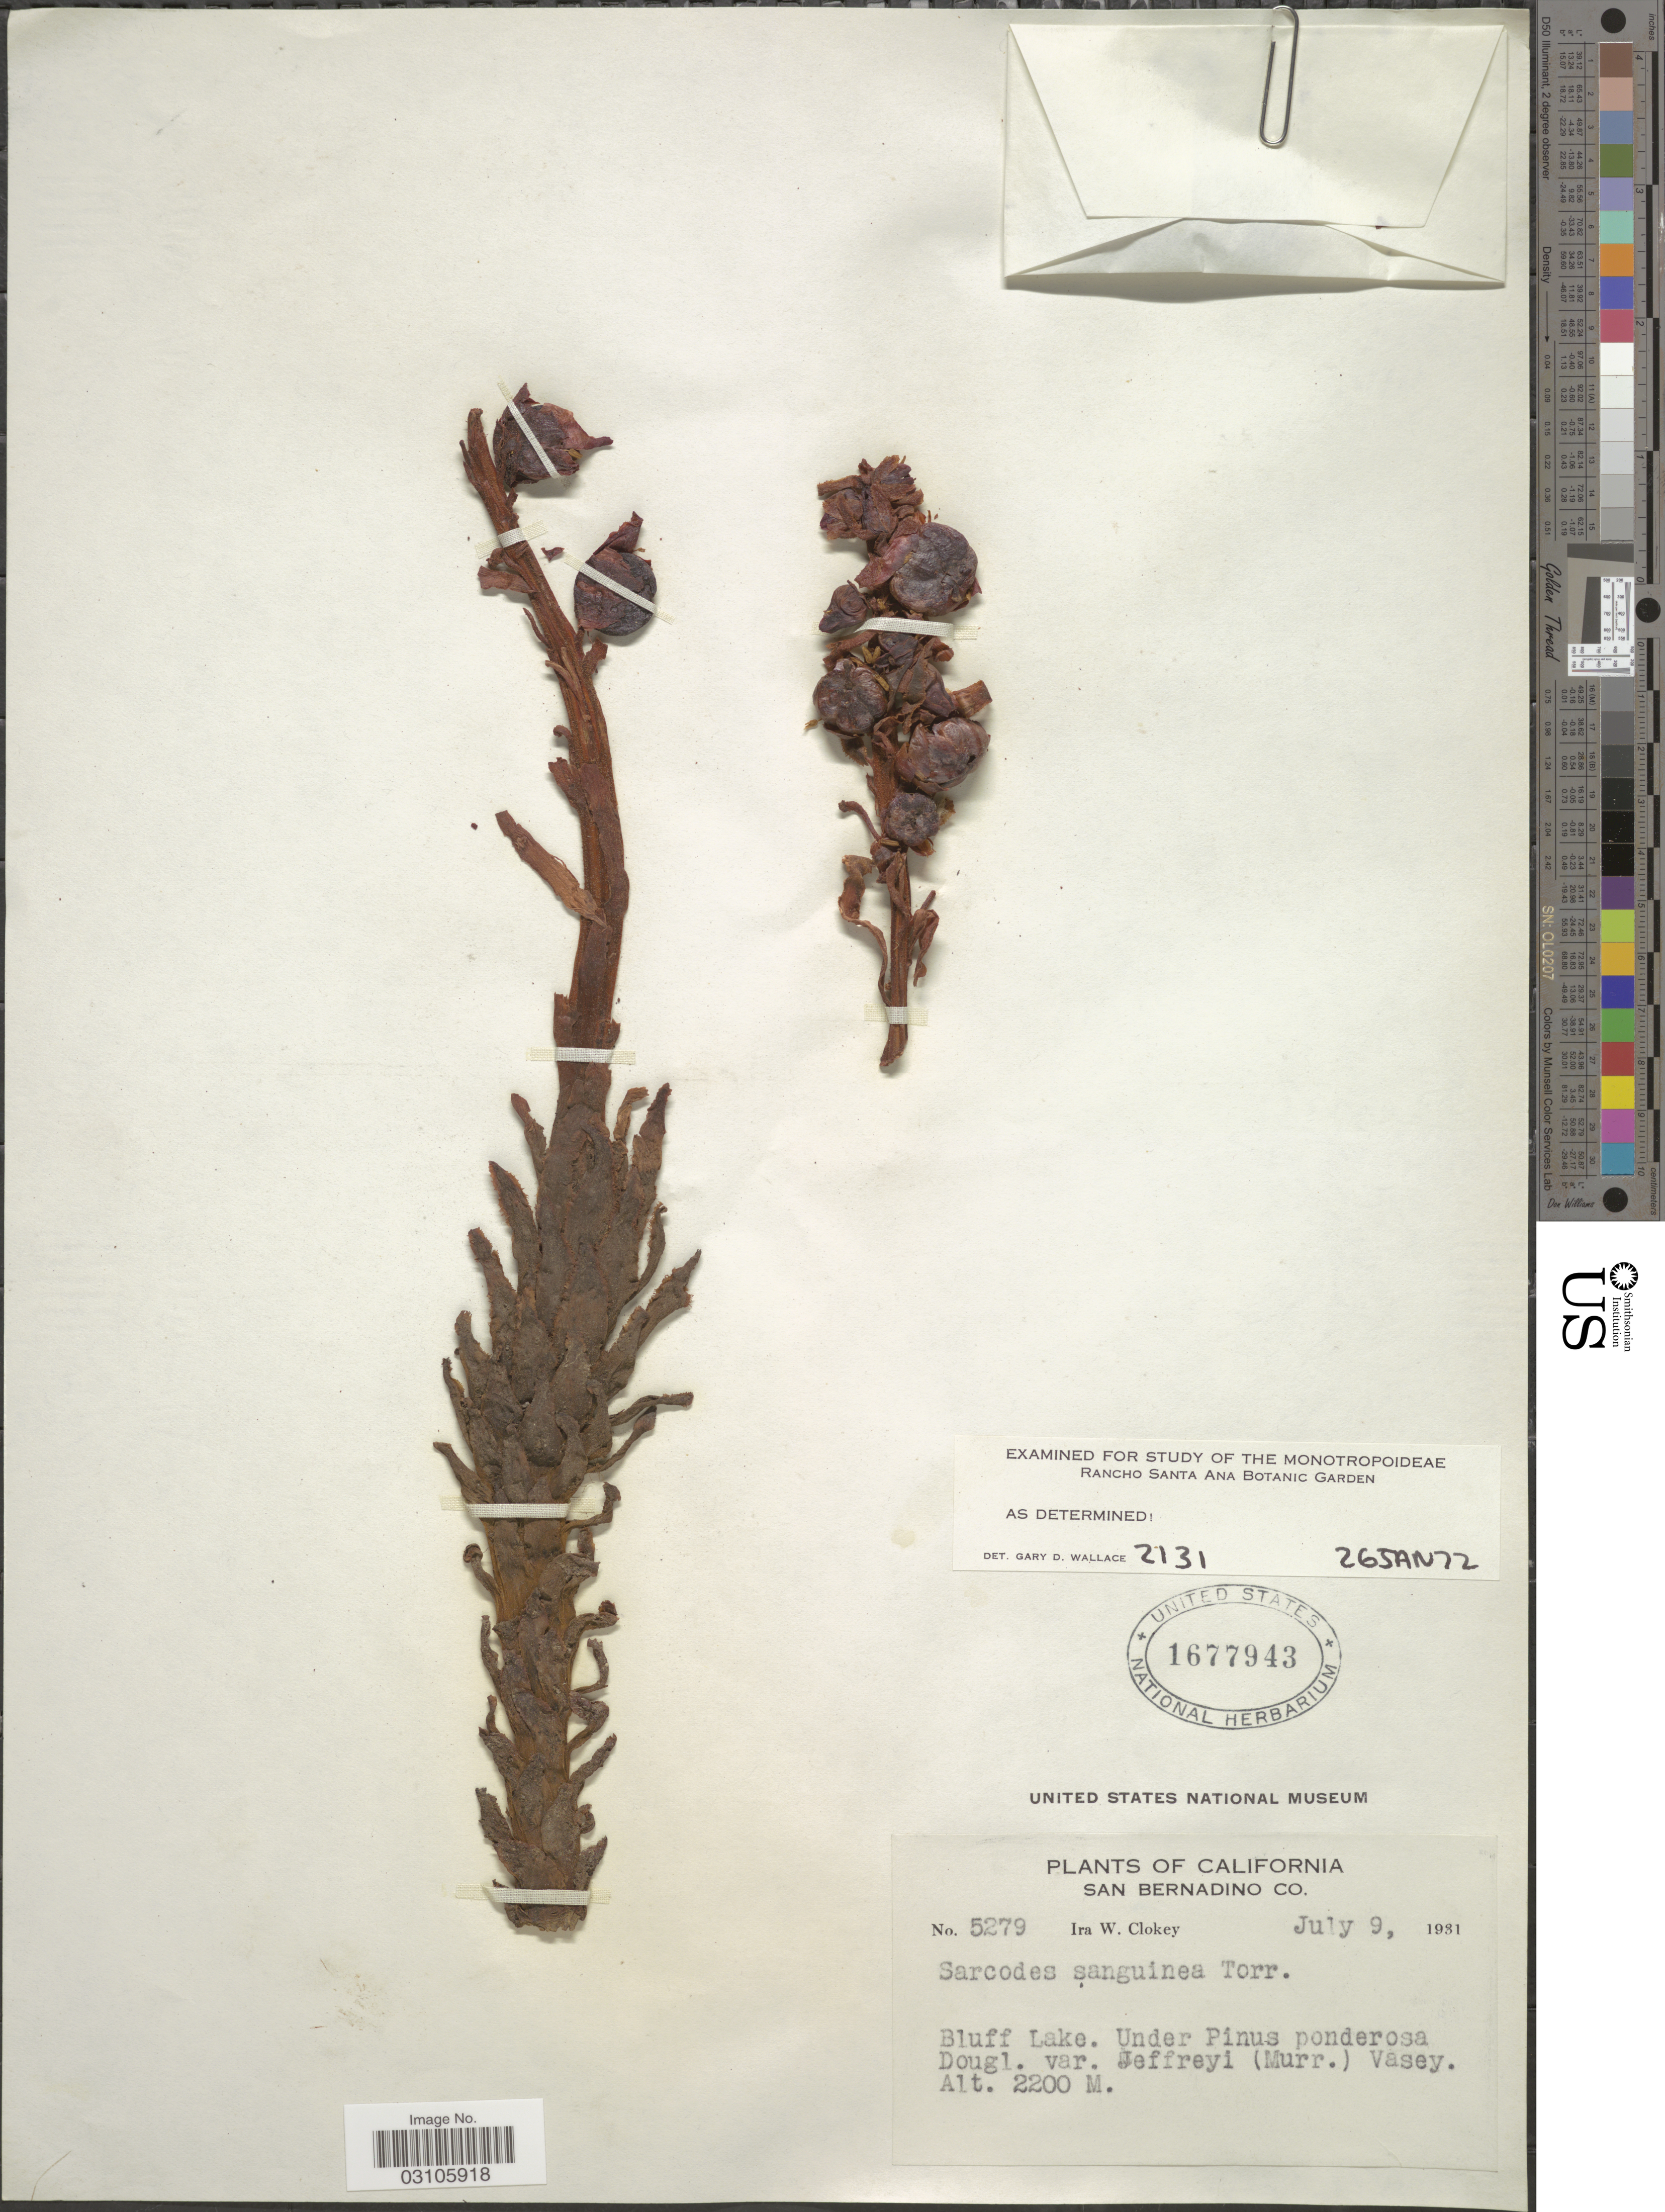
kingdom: Plantae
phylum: Tracheophyta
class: Magnoliopsida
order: Ericales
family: Ericaceae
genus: Sarcodes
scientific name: Sarcodes sanguinea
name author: Torr.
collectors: I. W. Clokey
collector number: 5279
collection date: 1931-07-09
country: United States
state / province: California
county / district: San Bernardino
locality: San Bernardino Co. Bluff Lake.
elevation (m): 2200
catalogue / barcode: US 1677943